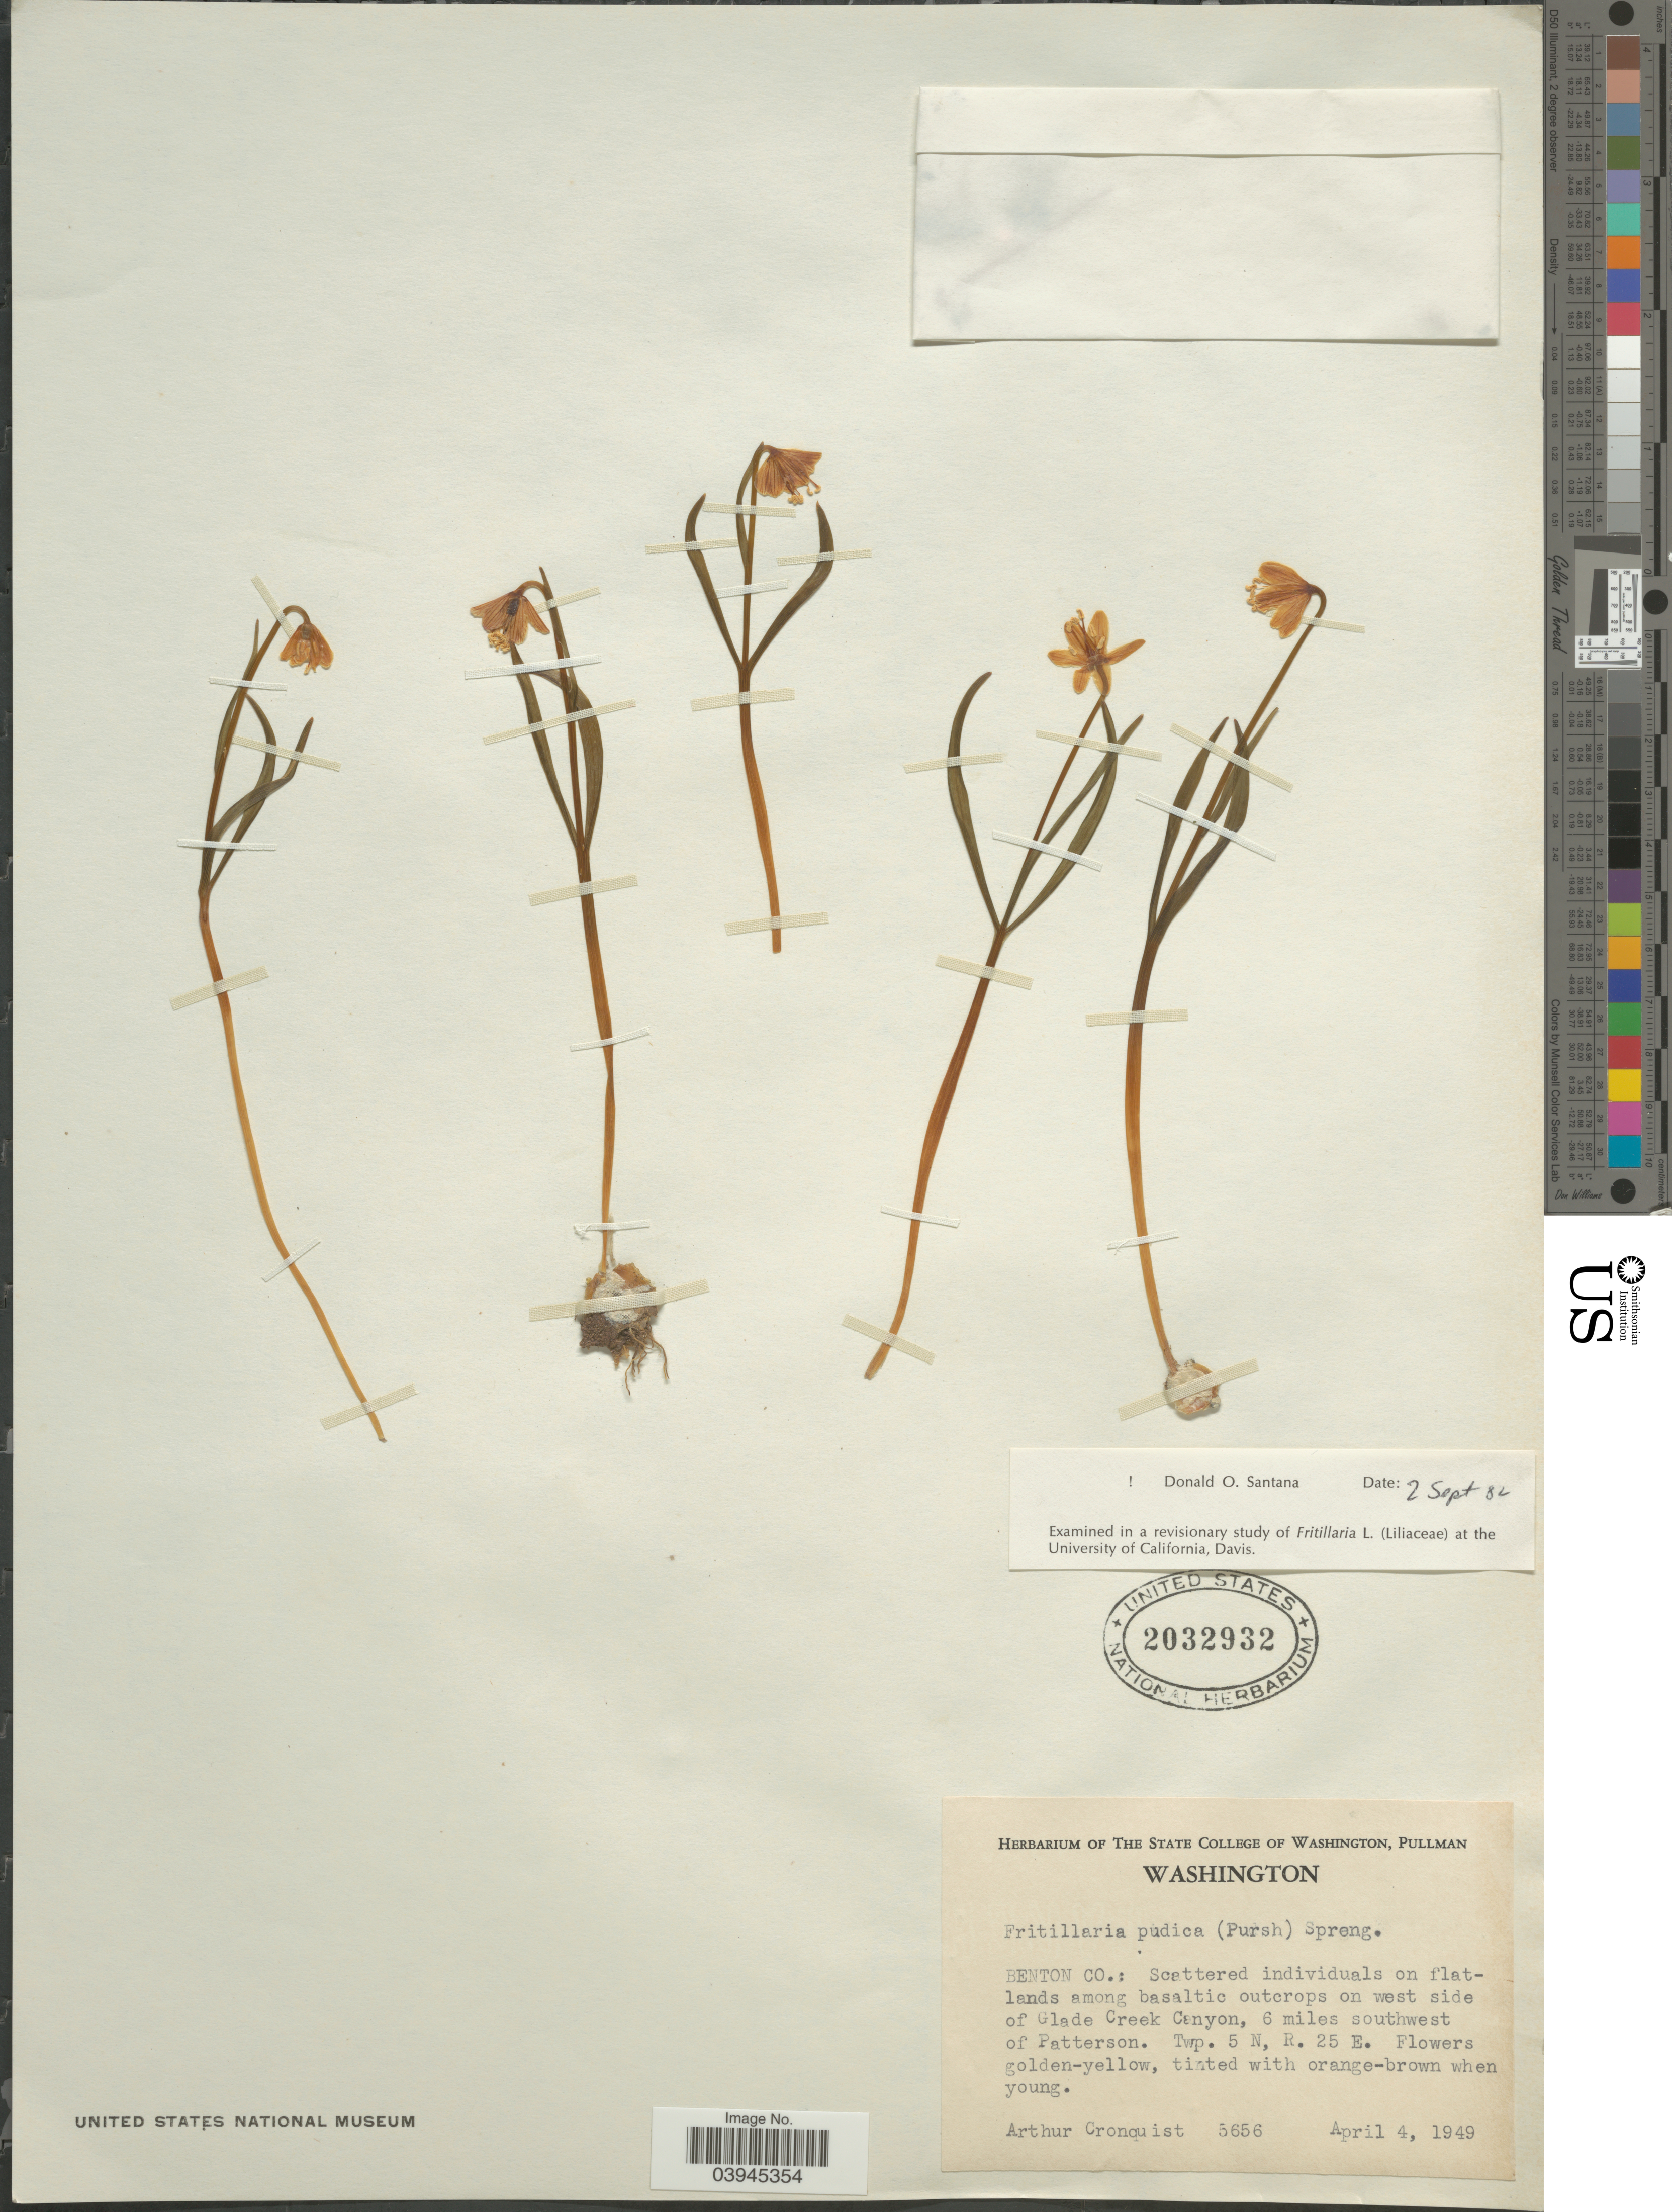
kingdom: Plantae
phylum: Tracheophyta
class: Liliopsida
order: Liliales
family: Liliaceae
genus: Fritillaria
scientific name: Fritillaria pudica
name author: (Pursh) Spreng.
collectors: A. J. Cronquist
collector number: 5656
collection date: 1949-04-04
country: United States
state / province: Washington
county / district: Benton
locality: Benton Co.: on west side of Glade Creek Canyon, 6 miles southwest of Patterson. Twp. 5 N, R. 25 E.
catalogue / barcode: US 2032932